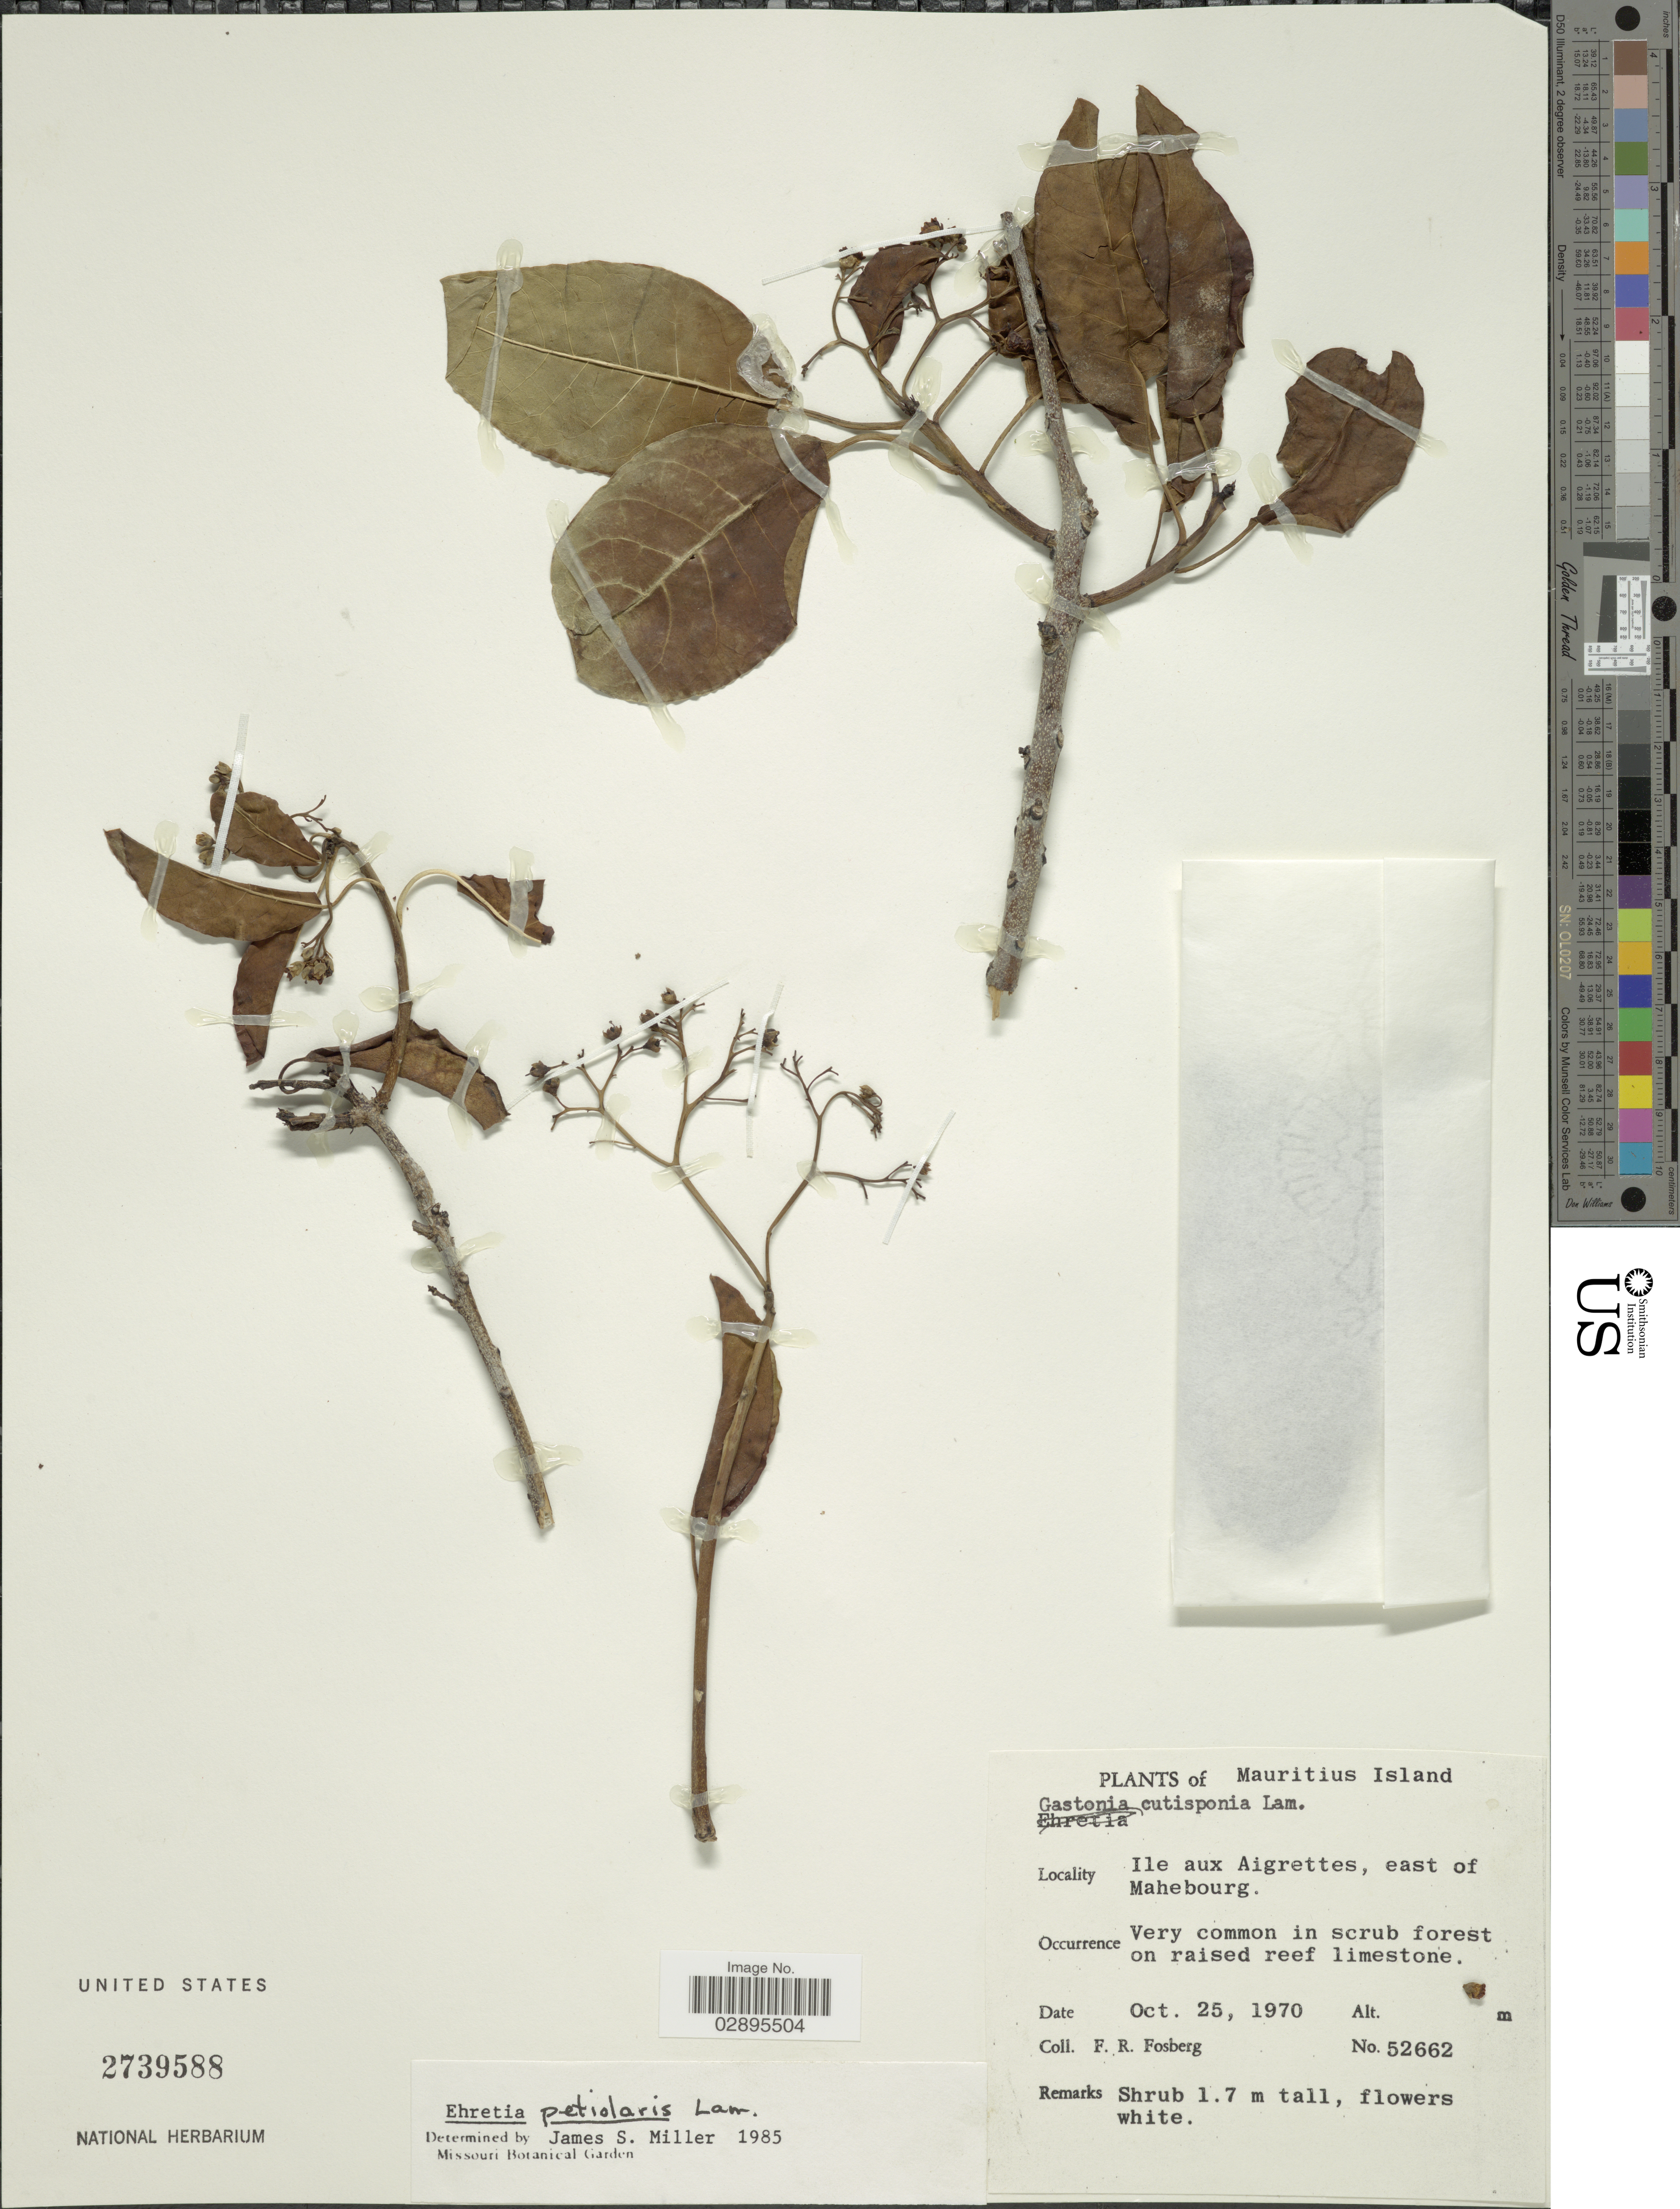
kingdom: Plantae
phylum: Tracheophyta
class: Magnoliopsida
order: Boraginales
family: Ehretiaceae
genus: Ehretia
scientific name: Ehretia petiolaris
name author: Lam.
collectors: F. R. Fosberg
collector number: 52662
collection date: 1970-10-25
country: Mauritius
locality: Mauritius Island. Ile aux Aigrettes, east of Mahebourg.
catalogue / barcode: US 2739588